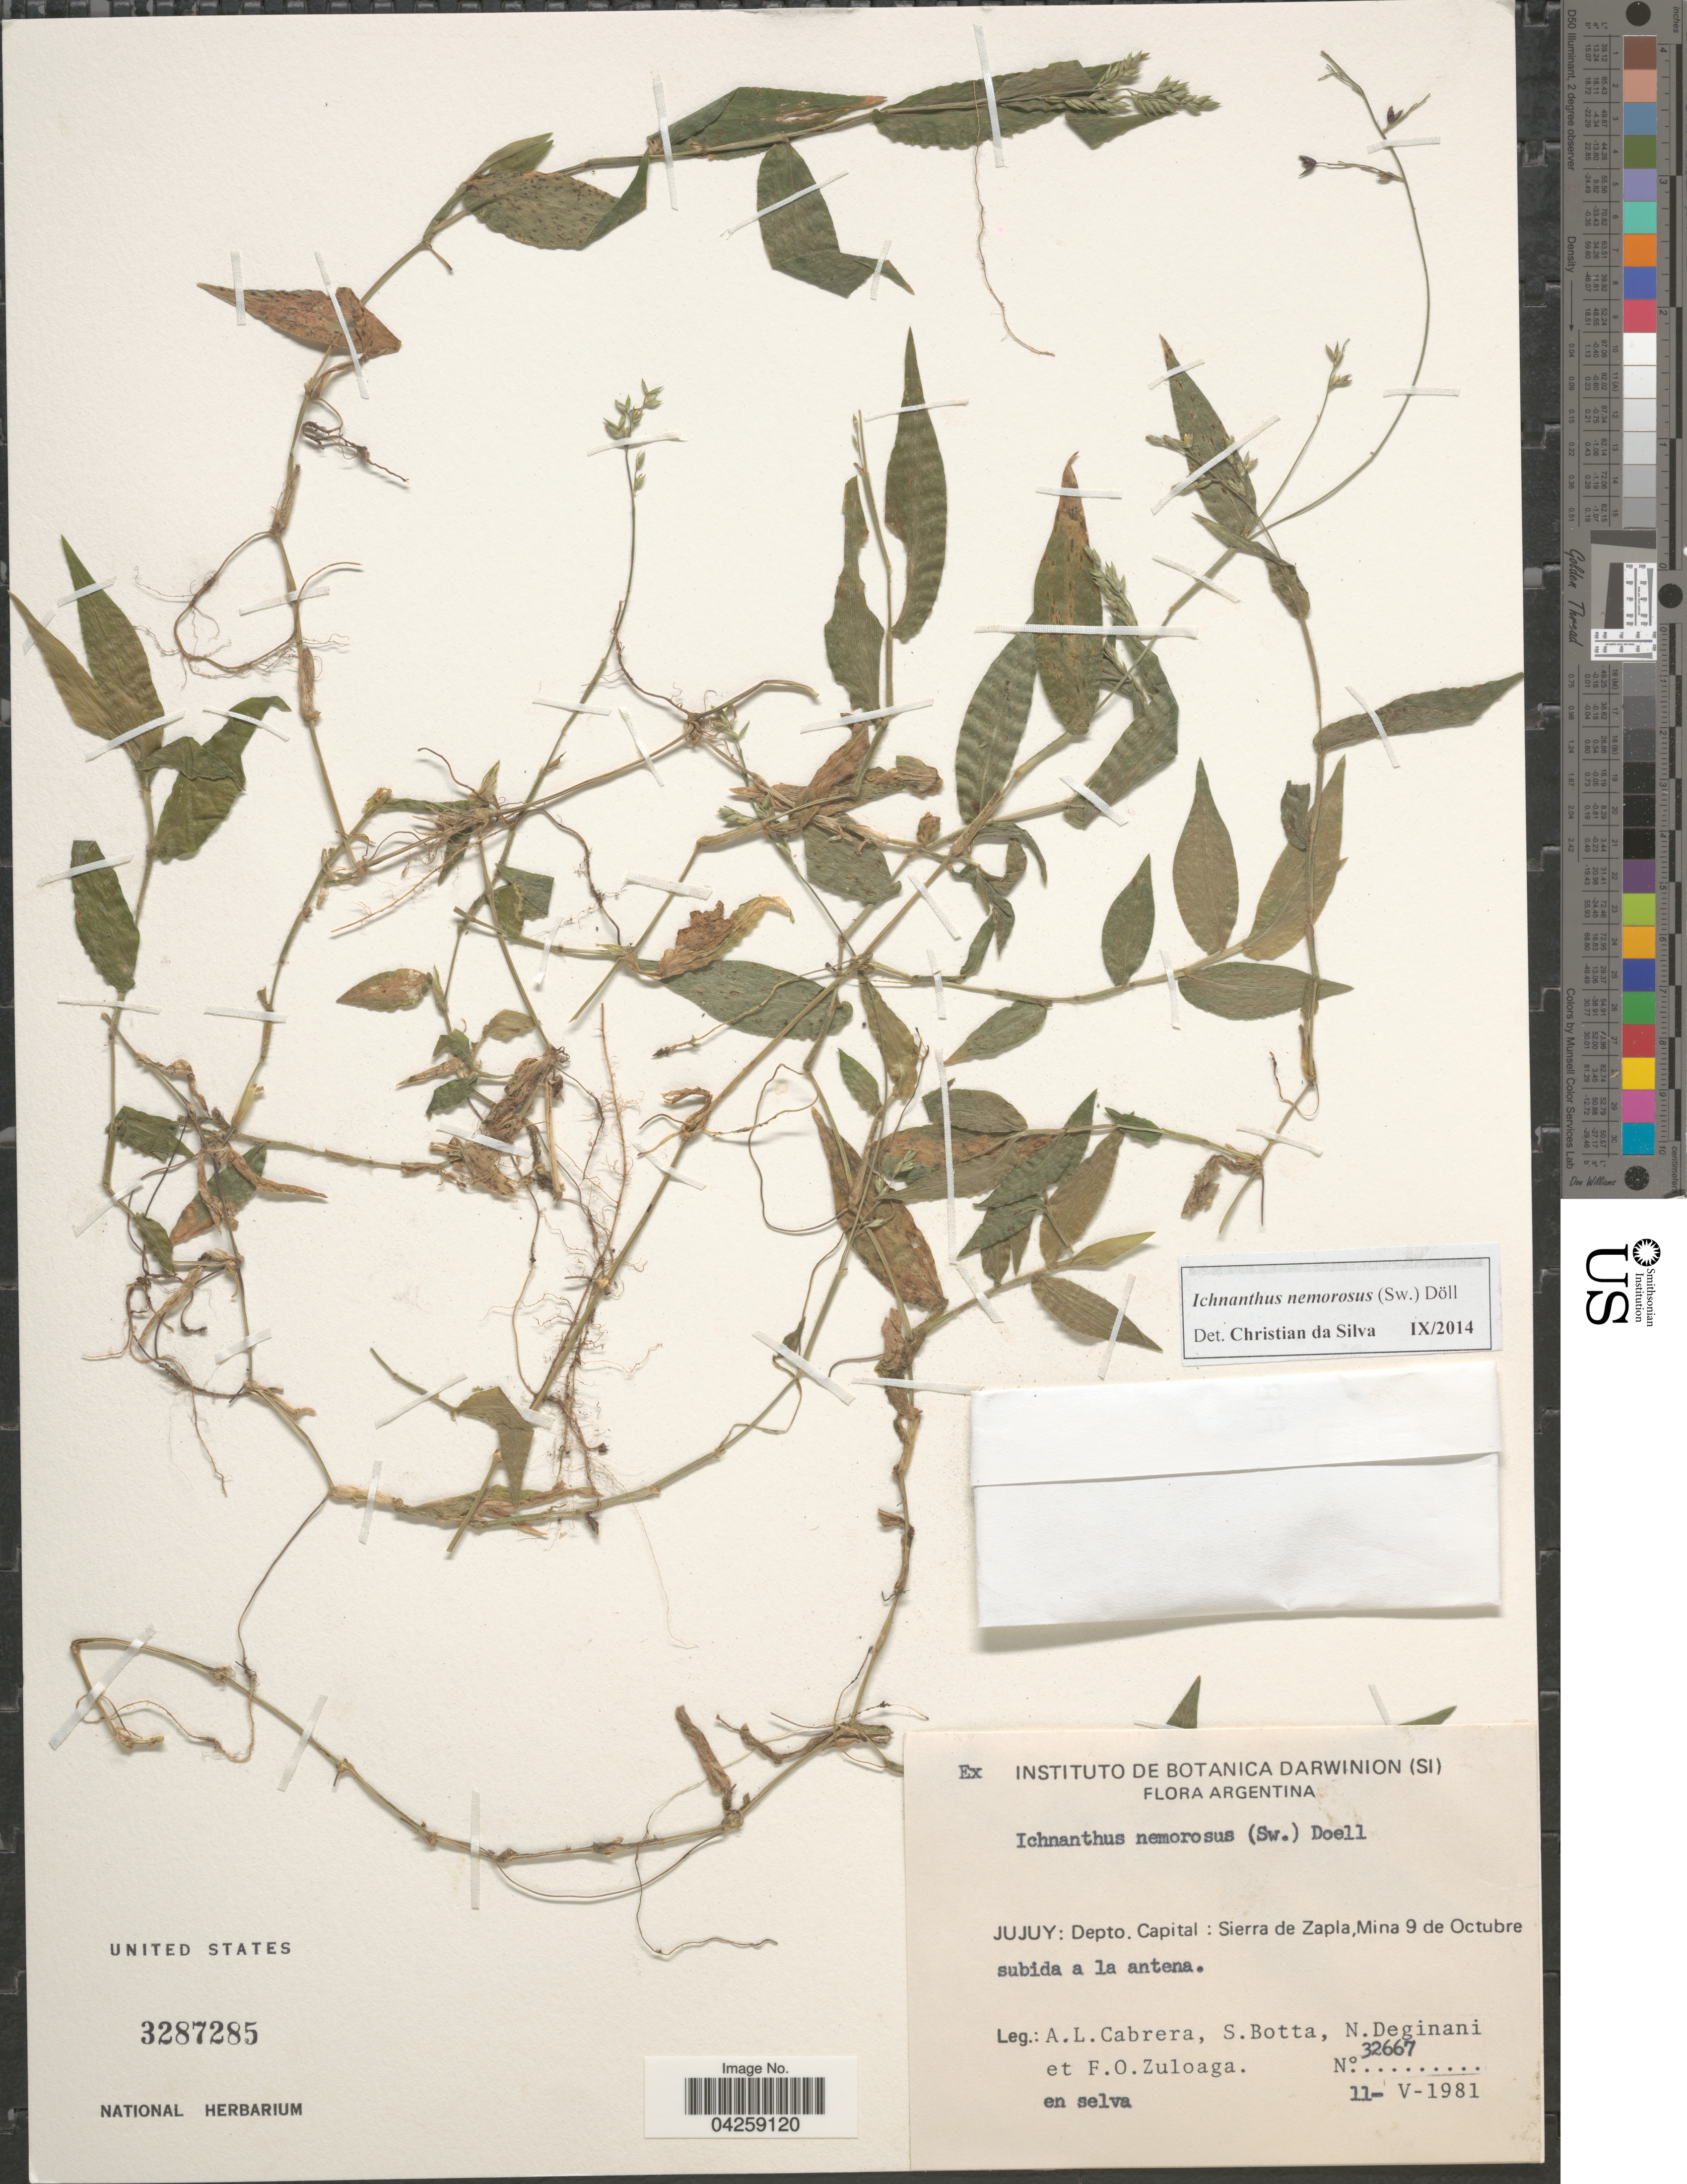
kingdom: Plantae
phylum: Tracheophyta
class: Liliopsida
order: Poales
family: Poaceae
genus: Ichnanthus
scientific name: Ichnanthus nemorosus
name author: (Sw.) Döll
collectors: A. L. Cabrera, S. Botta, N. Deginani & F. O. Zuloaga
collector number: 32667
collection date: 1981-05-11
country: Argentina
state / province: Jujuy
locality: Depto. Capital: Sierra de Zapla, Mina 9 de Octubre.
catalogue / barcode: US 3287285